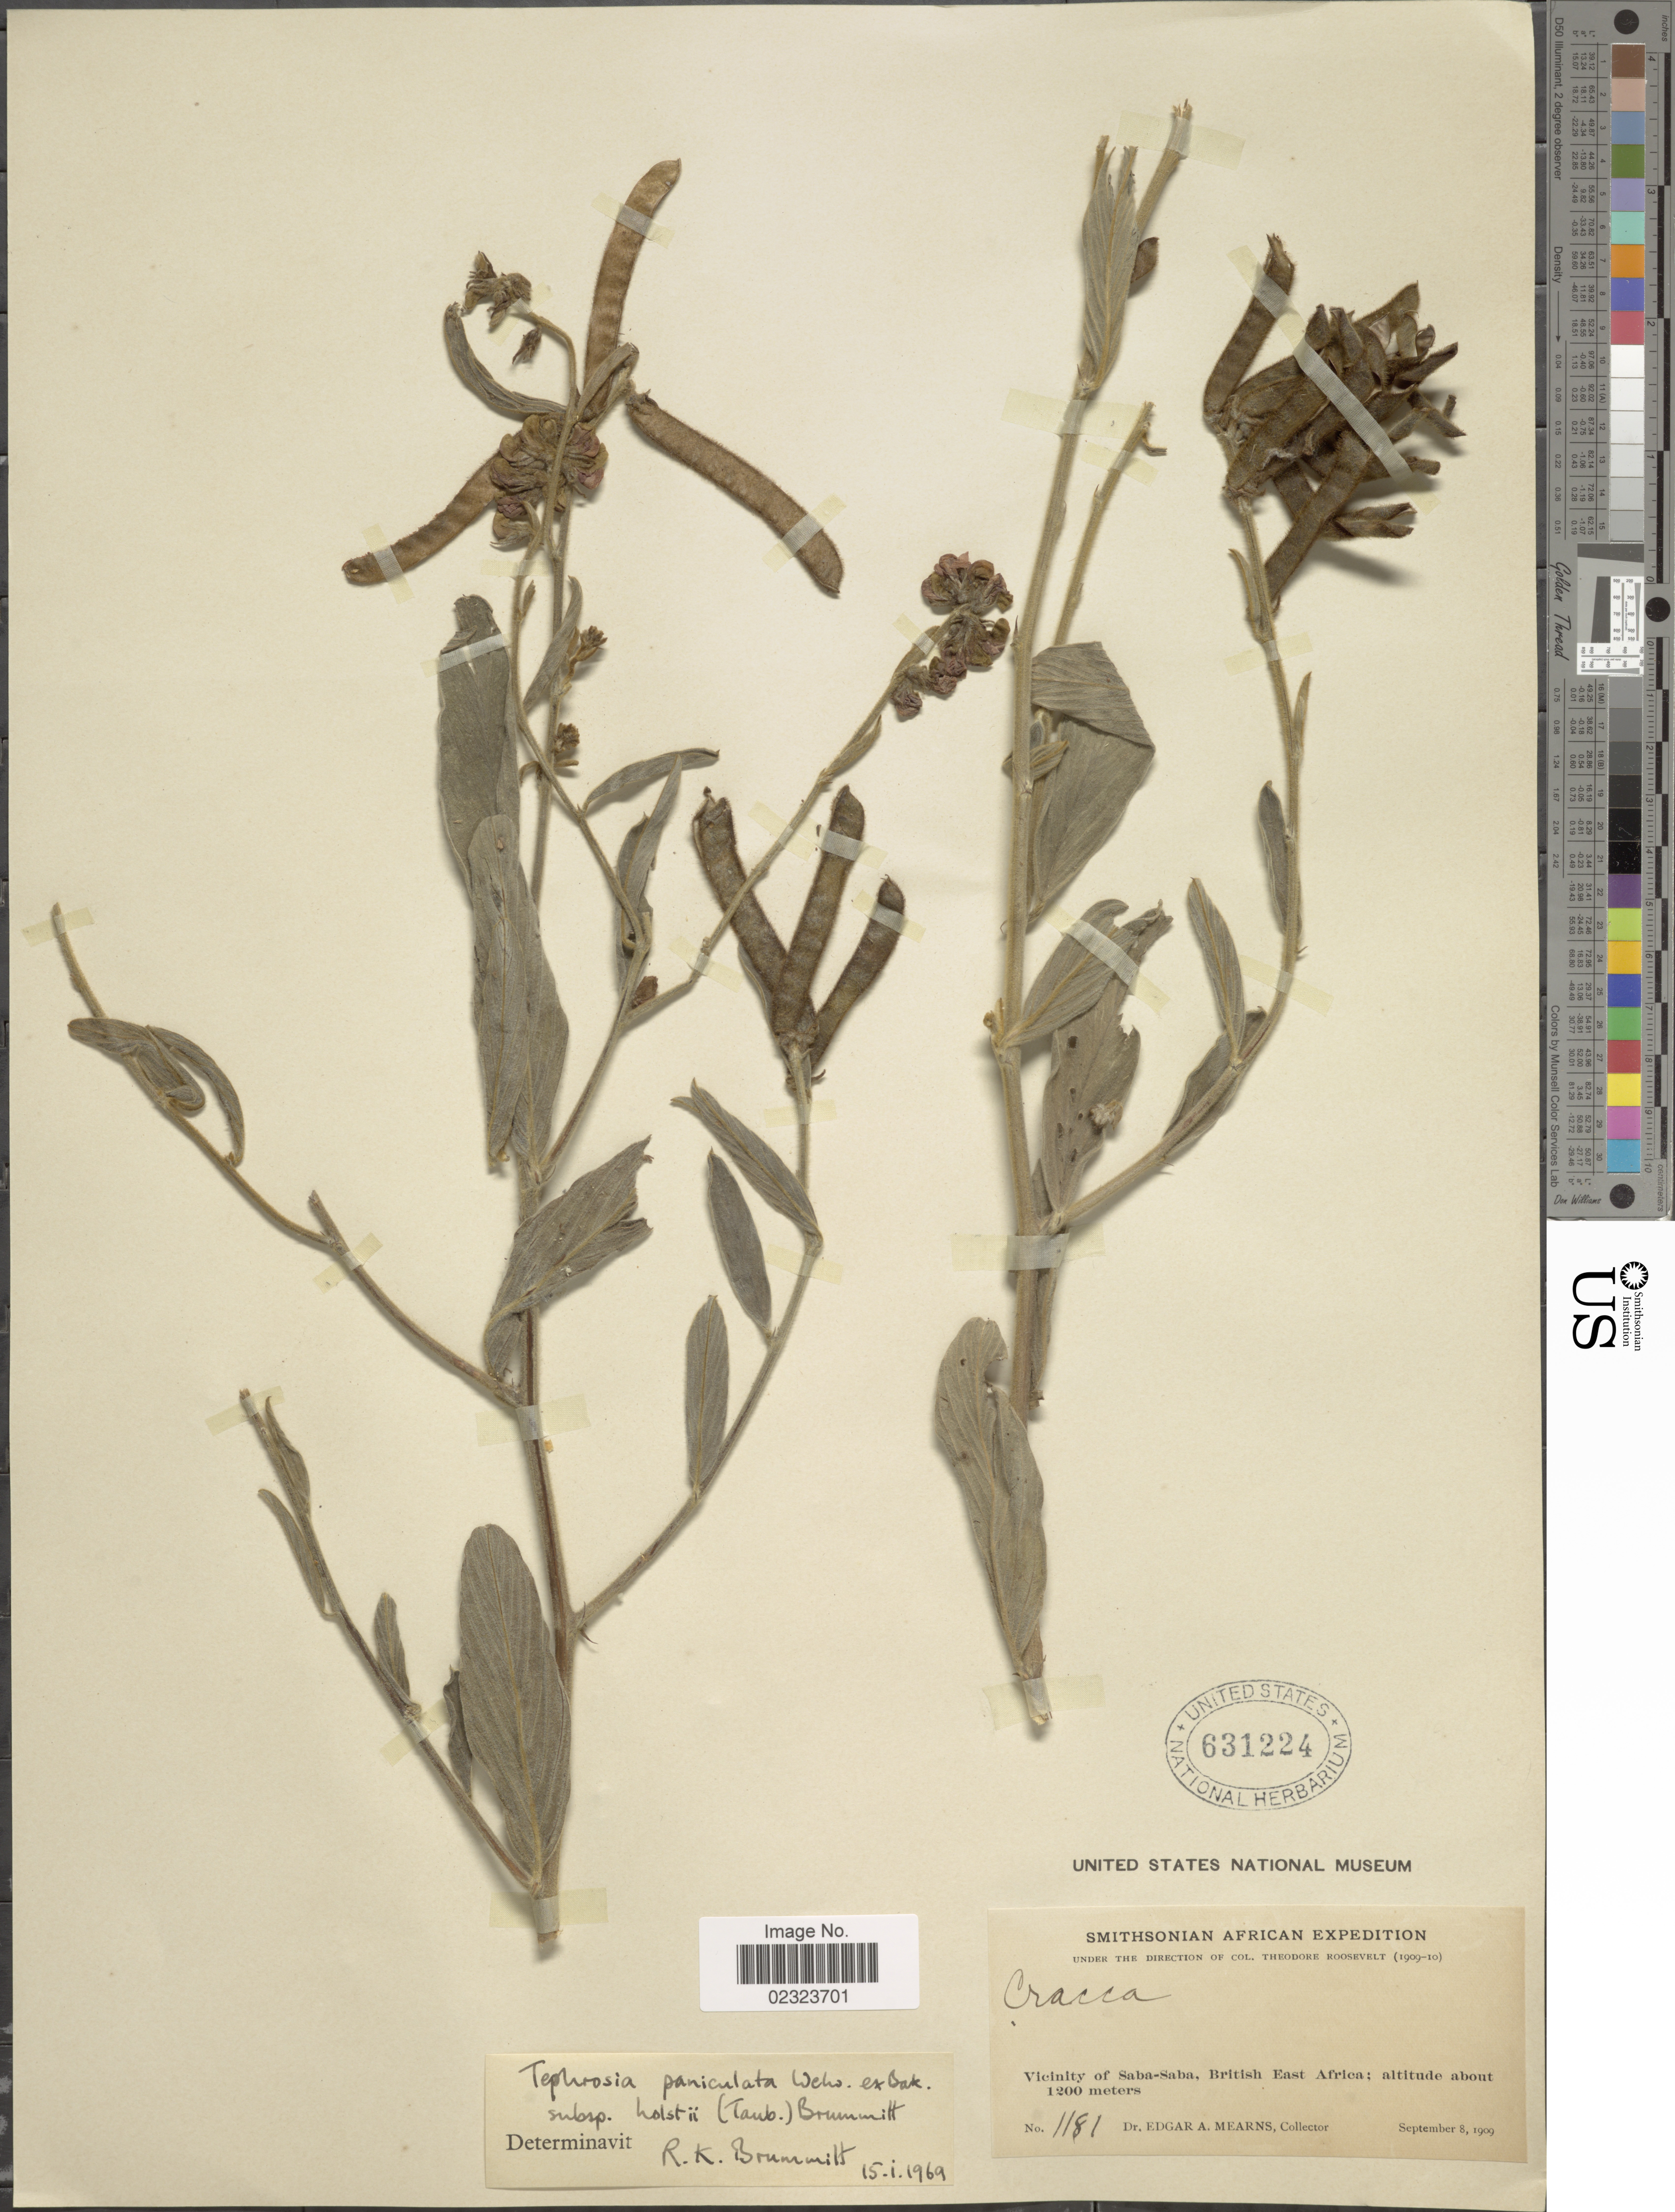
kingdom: Plantae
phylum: Tracheophyta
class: Magnoliopsida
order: Fabales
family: Fabaceae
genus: Tephrosia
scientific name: Tephrosia paniculata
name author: Baker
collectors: E. A. Mearns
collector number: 1181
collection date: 1909-09-08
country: Kenya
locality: Vicinity of Saba-Saba, British East Africa.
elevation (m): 1200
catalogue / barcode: US 631224